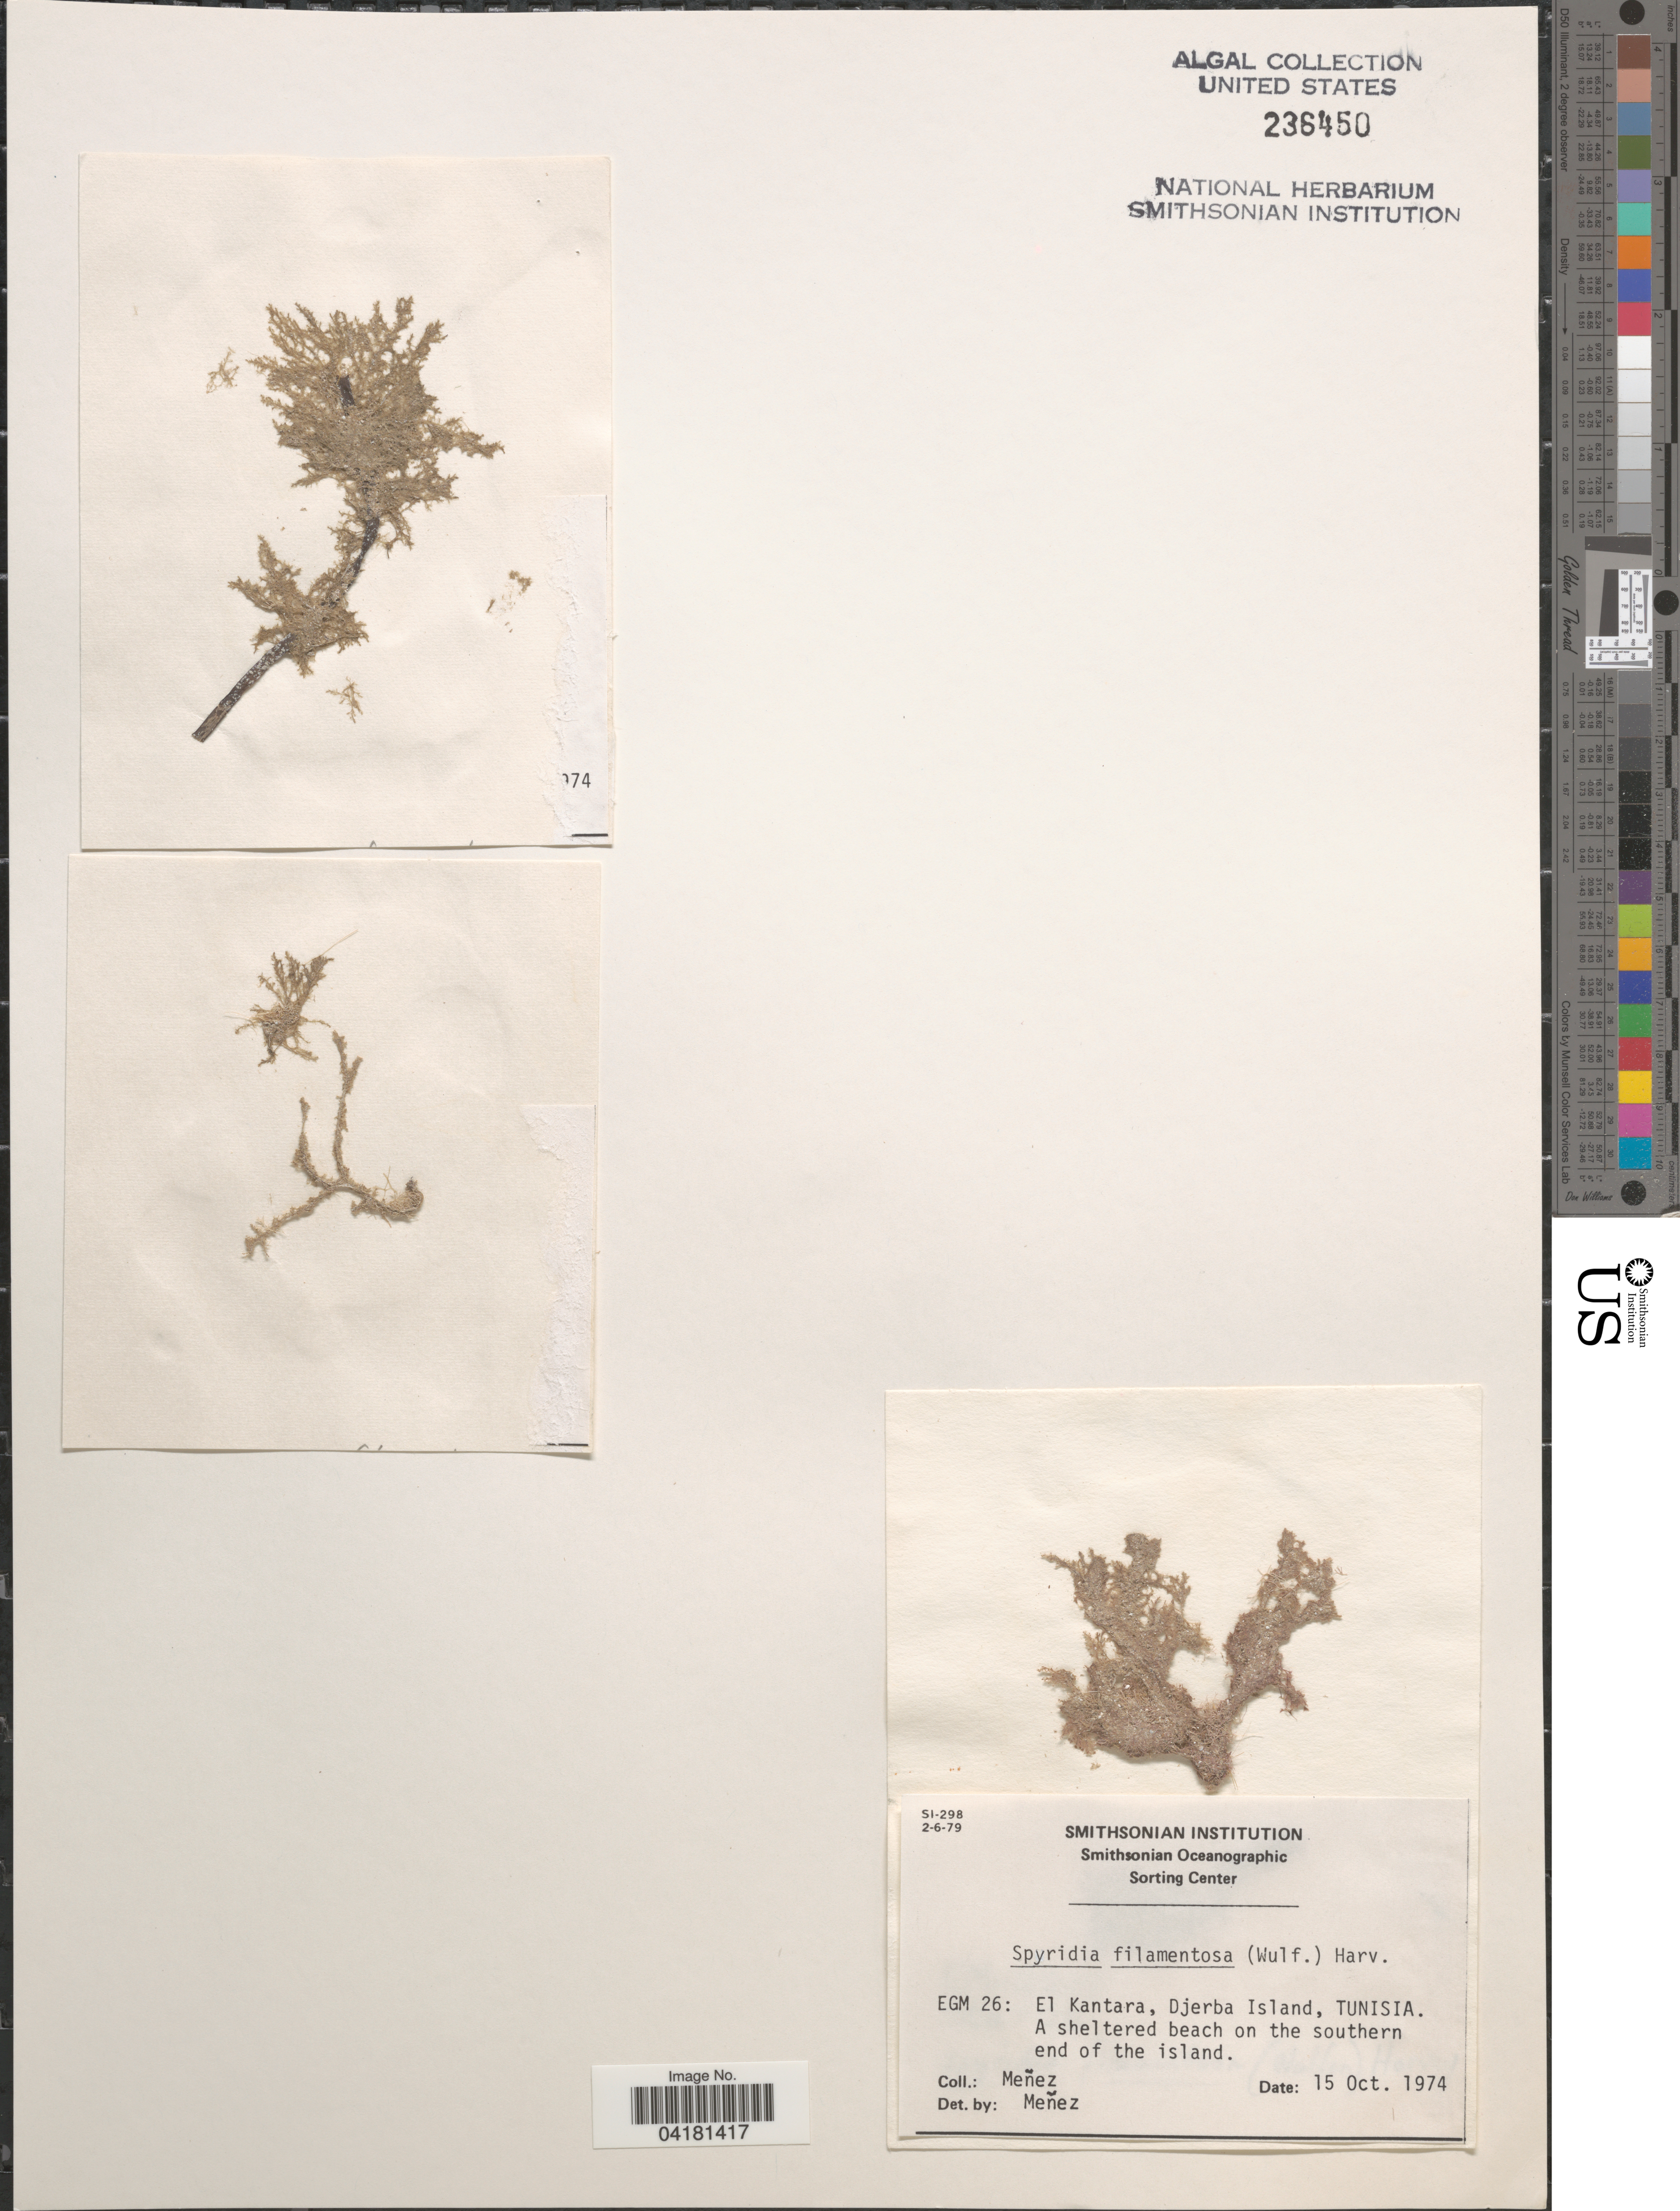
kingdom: Plantae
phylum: Rhodophyta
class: Florideophyceae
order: Ceramiales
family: Spyridiaceae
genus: Spyridia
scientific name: Spyridia filamentosa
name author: (Wulfen) Harv.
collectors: Menez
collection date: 1974-10-15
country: Tunisia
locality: EGM 26: El Kantara, Djerba Island, Tunisia. A sheltered beach on the southern end of the island.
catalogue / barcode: US 236450